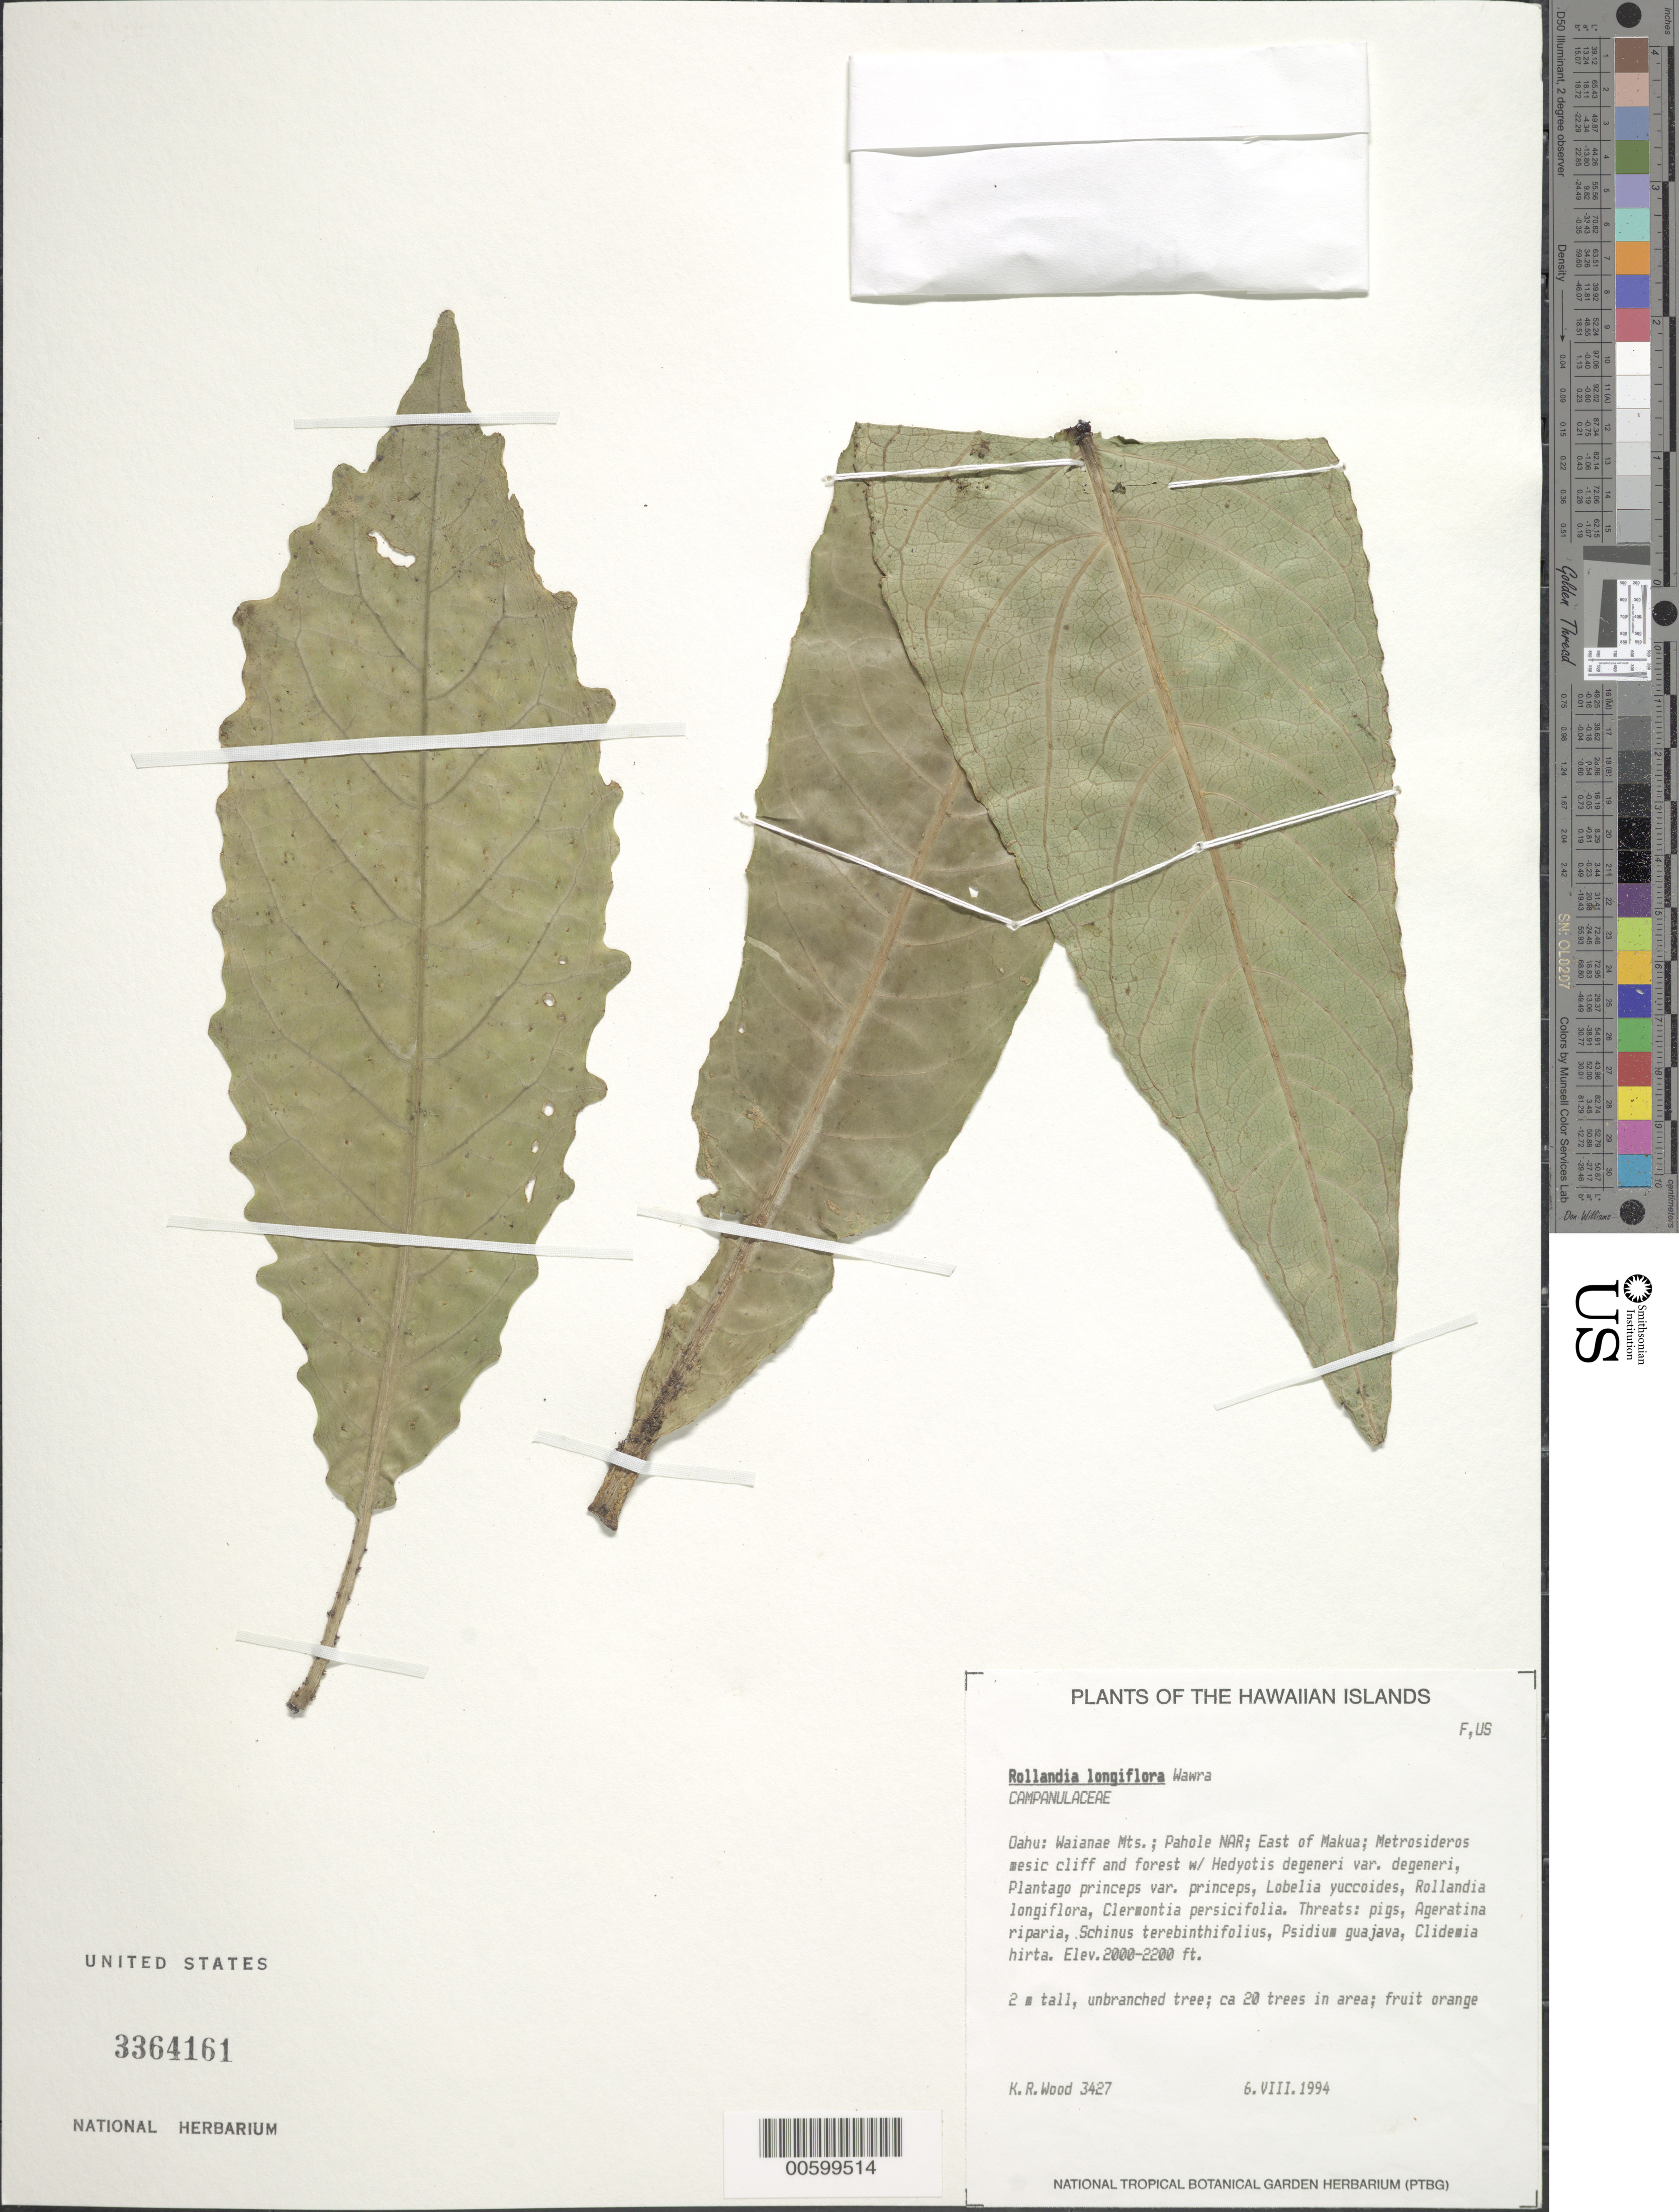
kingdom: Plantae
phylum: Tracheophyta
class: Magnoliopsida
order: Asterales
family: Campanulaceae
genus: Cyanea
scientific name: Cyanea longiflora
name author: (Wawra) Lammers et al.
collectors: K. R. Wood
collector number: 3427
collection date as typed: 6 Aug 1994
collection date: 1994-08-06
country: United States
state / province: Hawaii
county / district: Honolulu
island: Oahu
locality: Waianae Mts; Pahole NAR; E of Makua.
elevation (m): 609.6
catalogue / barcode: US 3364161